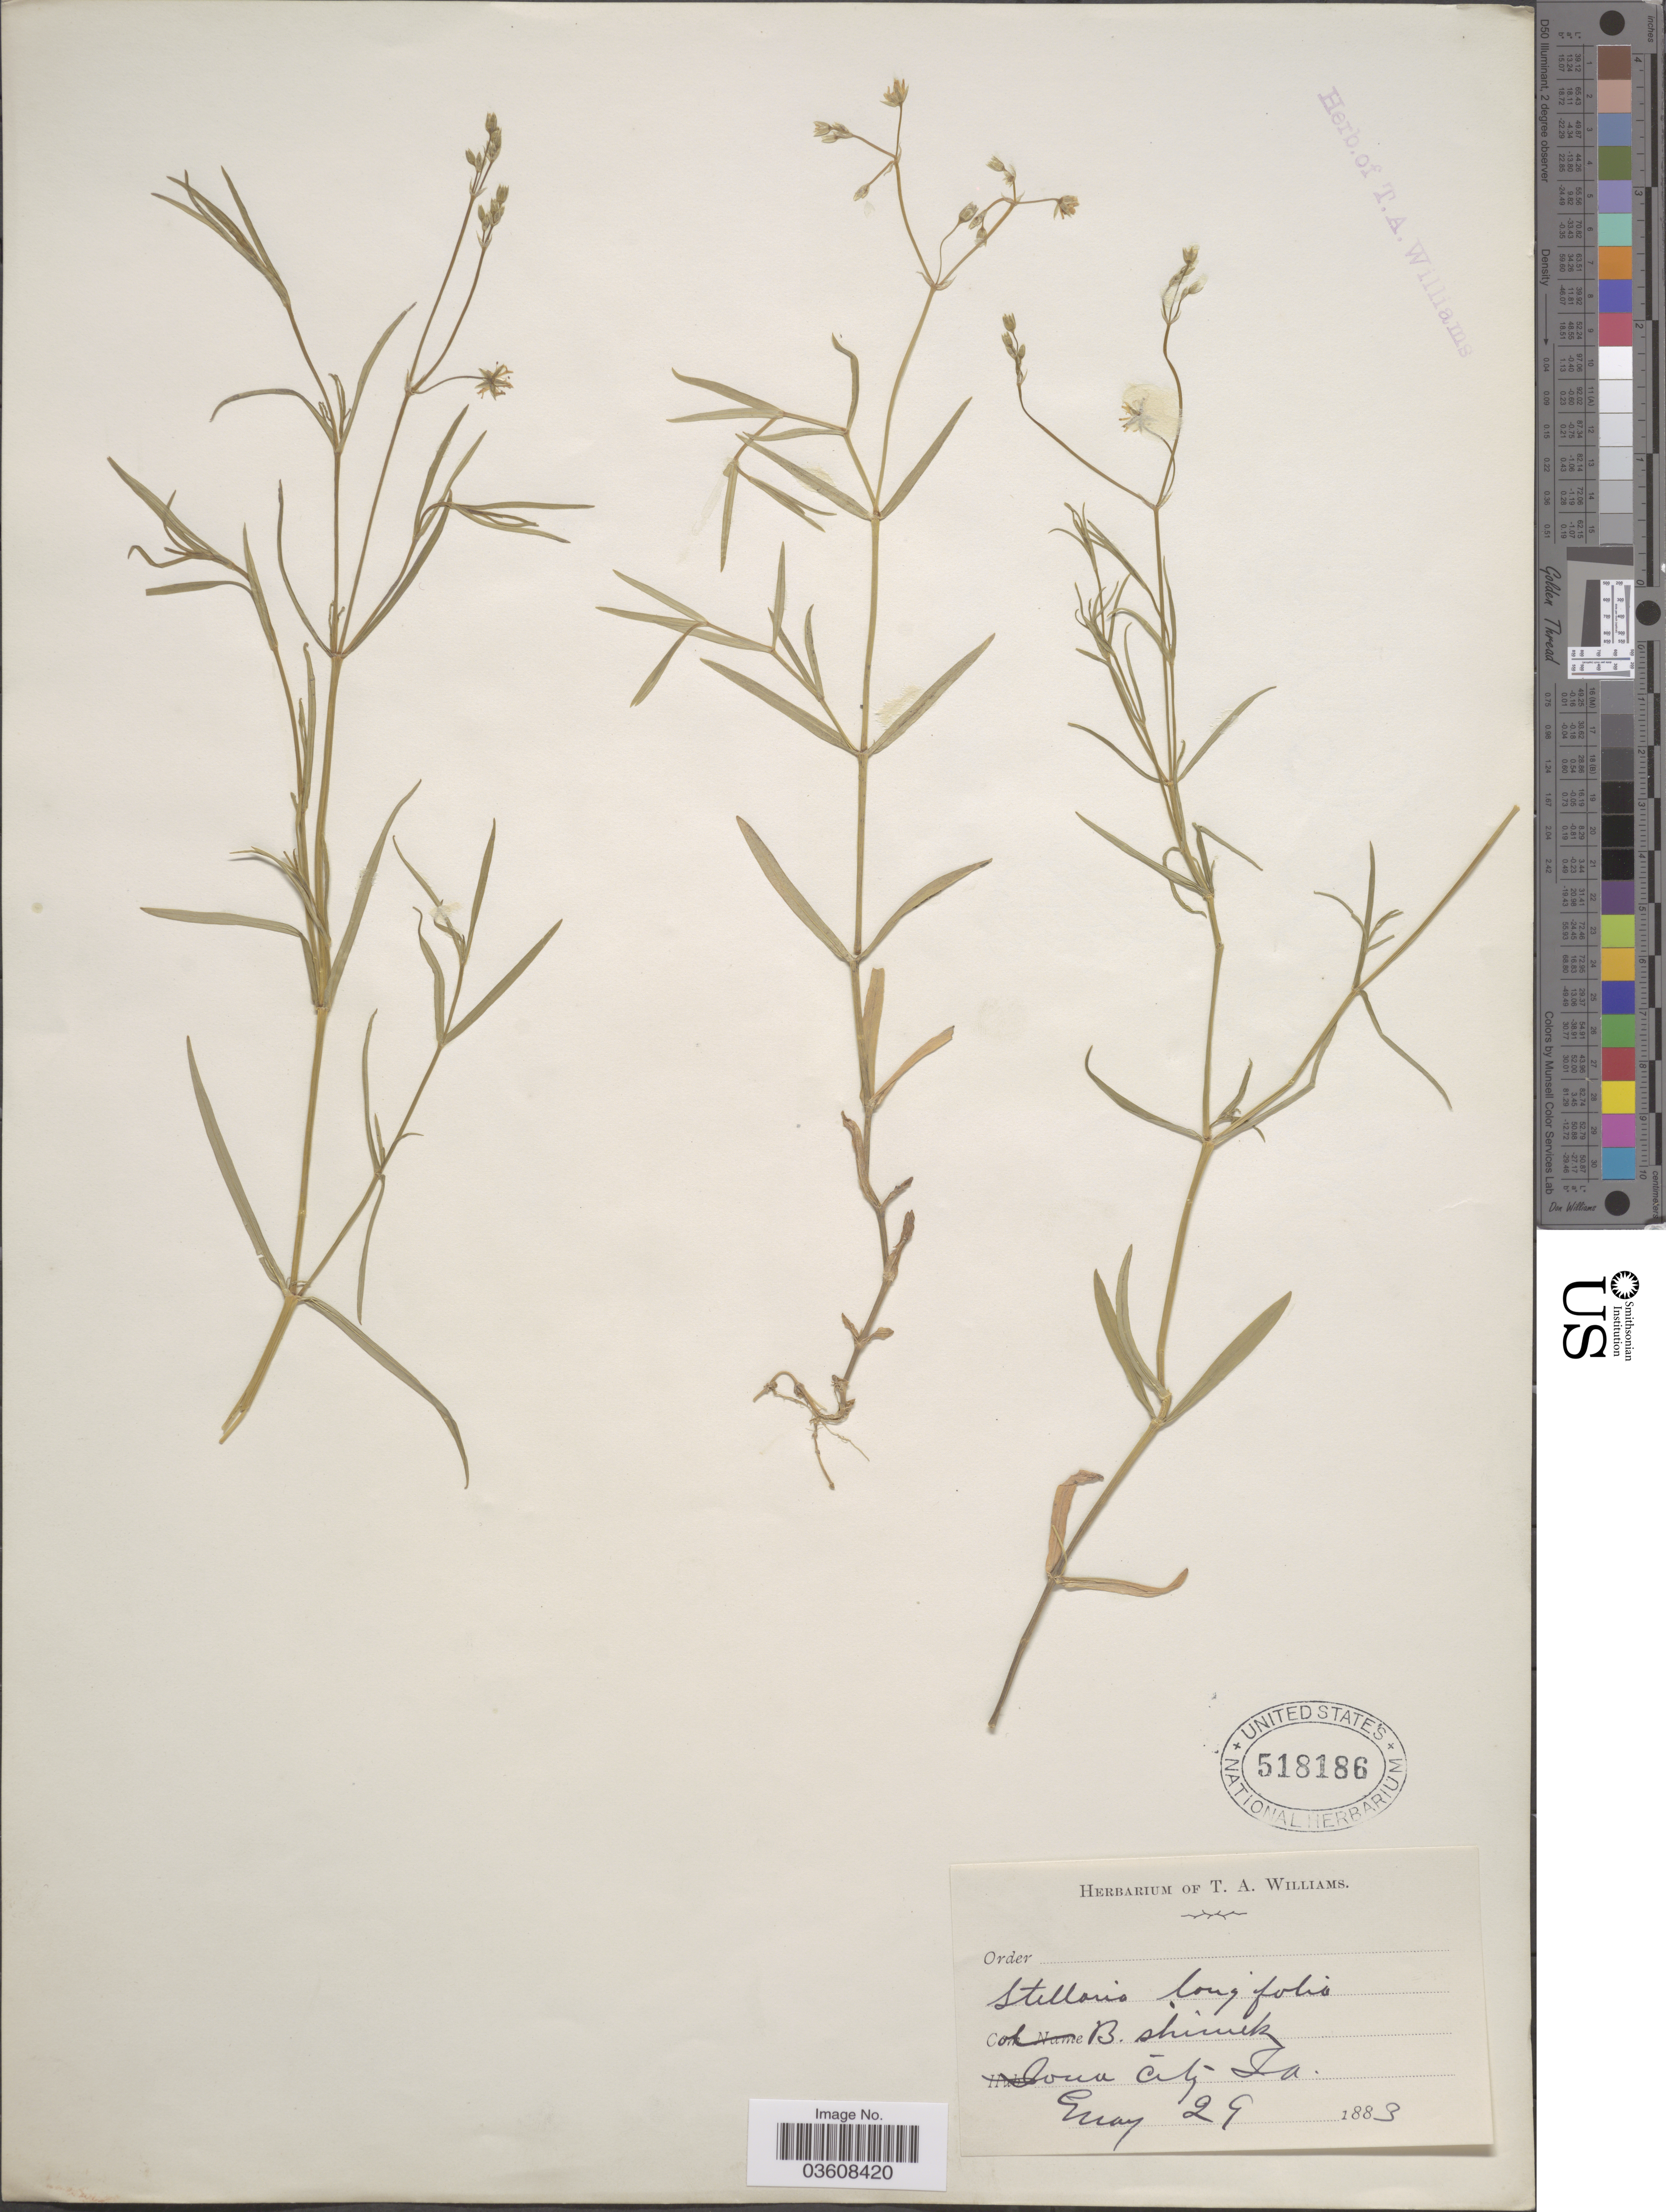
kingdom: Plantae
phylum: Tracheophyta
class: Magnoliopsida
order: Caryophyllales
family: Caryophyllaceae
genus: Stellaria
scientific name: Stellaria longifolia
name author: Muhl. ex Willd.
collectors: B. Shimek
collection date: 1883-05-29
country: United States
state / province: Louisiana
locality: Iowa City.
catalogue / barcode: US 518186